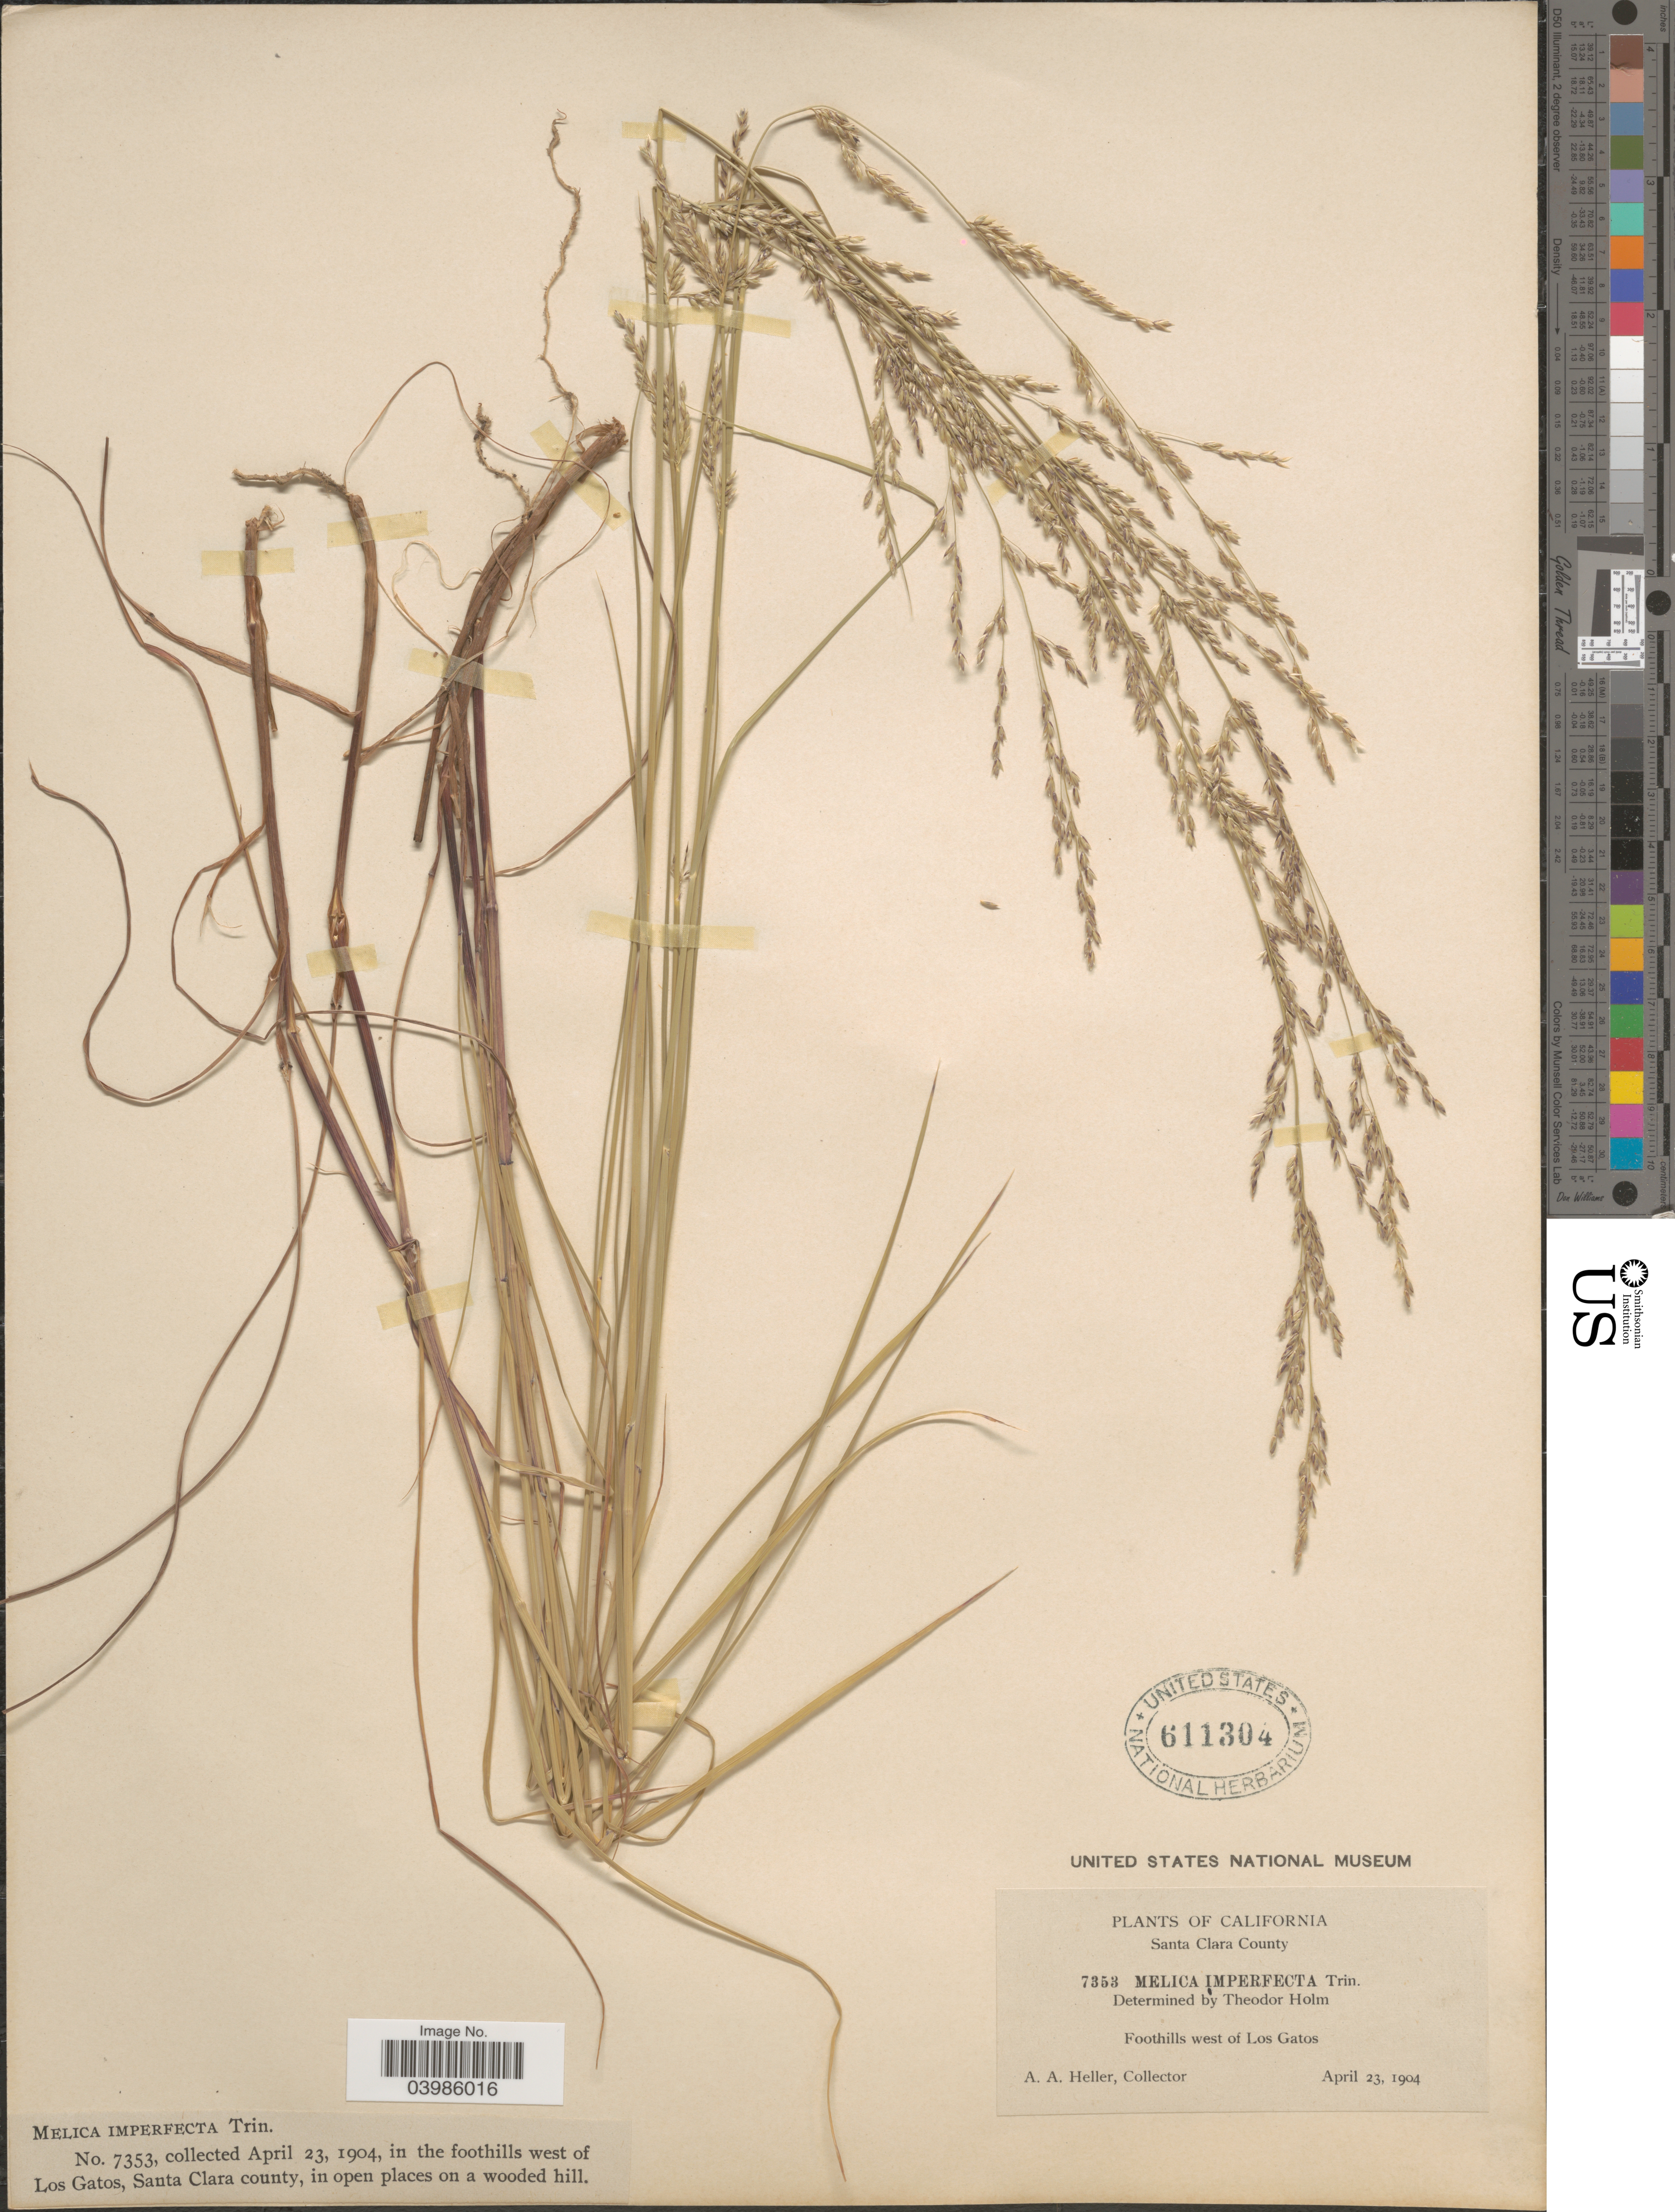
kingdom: Plantae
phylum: Tracheophyta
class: Liliopsida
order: Poales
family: Poaceae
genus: Melica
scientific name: Melica imperfecta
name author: Trin.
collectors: A. A. Heller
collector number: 7353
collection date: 1904-04-23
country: United States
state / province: California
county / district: Santa Clara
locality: Santa Clara County. In the foothills west of Los Gatos.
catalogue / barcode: US 611304